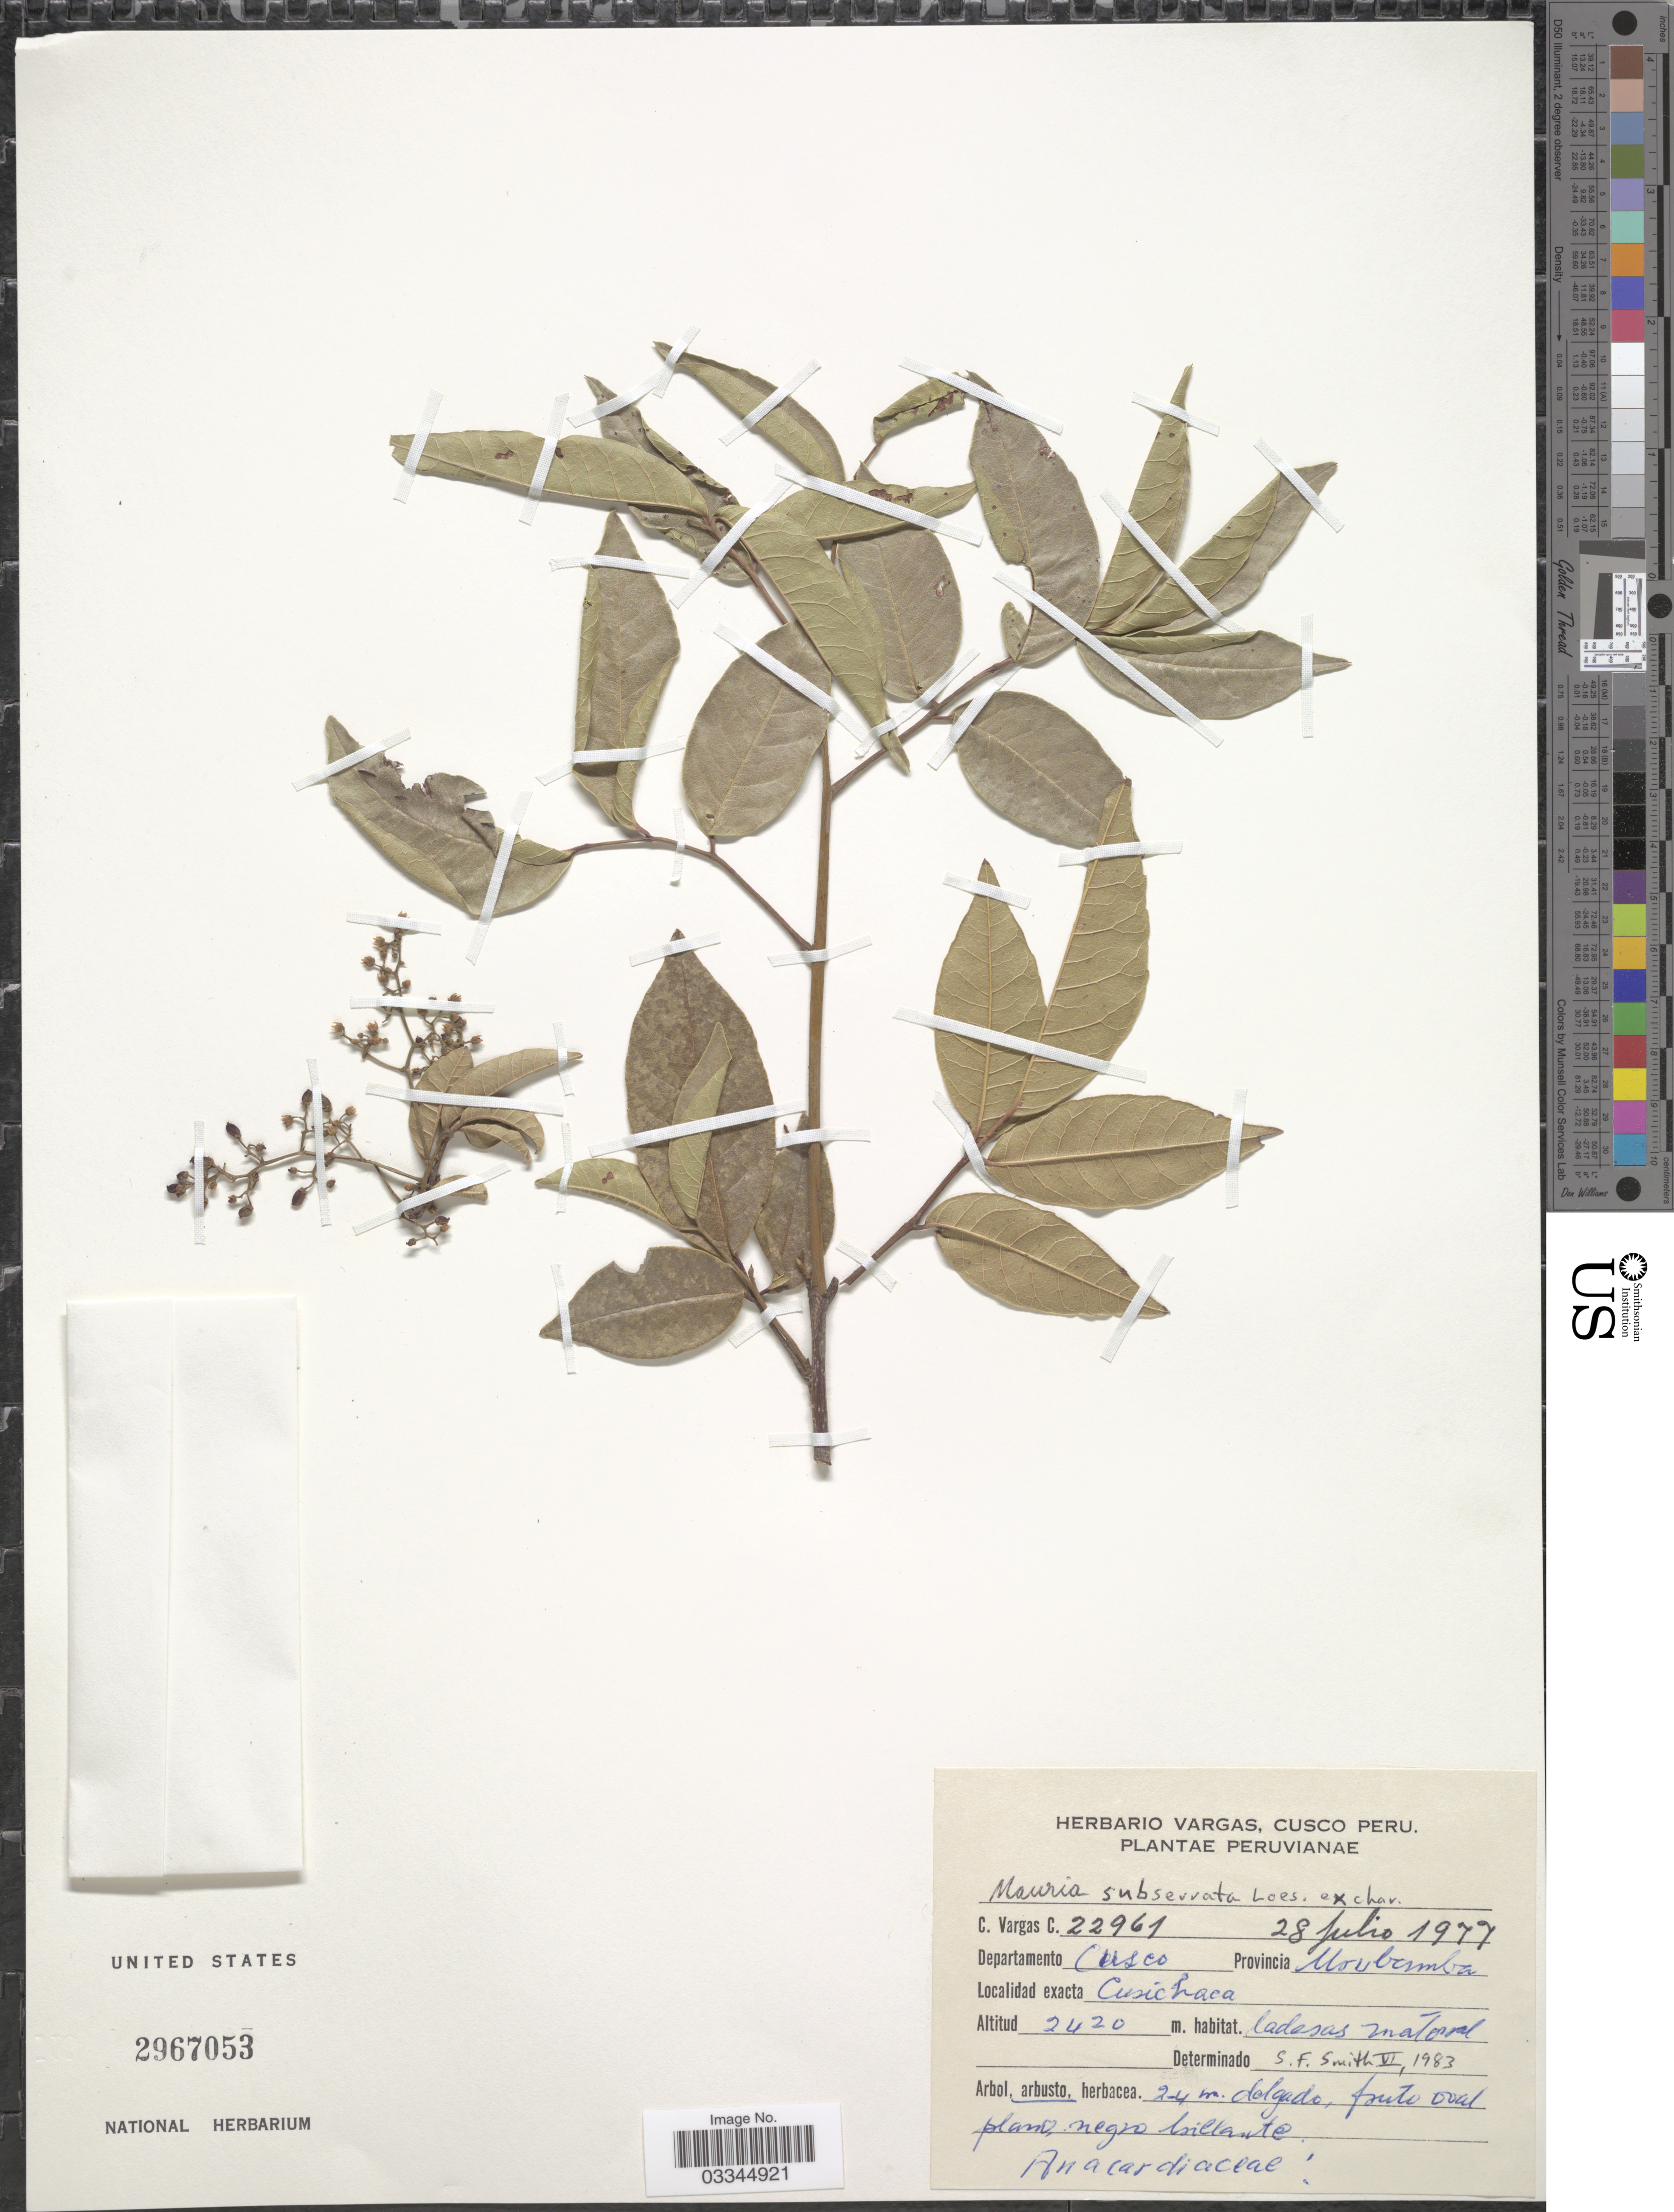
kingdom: Plantae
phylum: Tracheophyta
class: Magnoliopsida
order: Sapindales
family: Anacardiaceae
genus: Mauria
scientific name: Mauria subserrata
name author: Loes.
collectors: C. Vargas Calderón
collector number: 22961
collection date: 1977-07-28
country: Peru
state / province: Cusco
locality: Departamento Cusco. Provincia Urubamba. Cusichaca.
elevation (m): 2420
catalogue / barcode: US 2967053